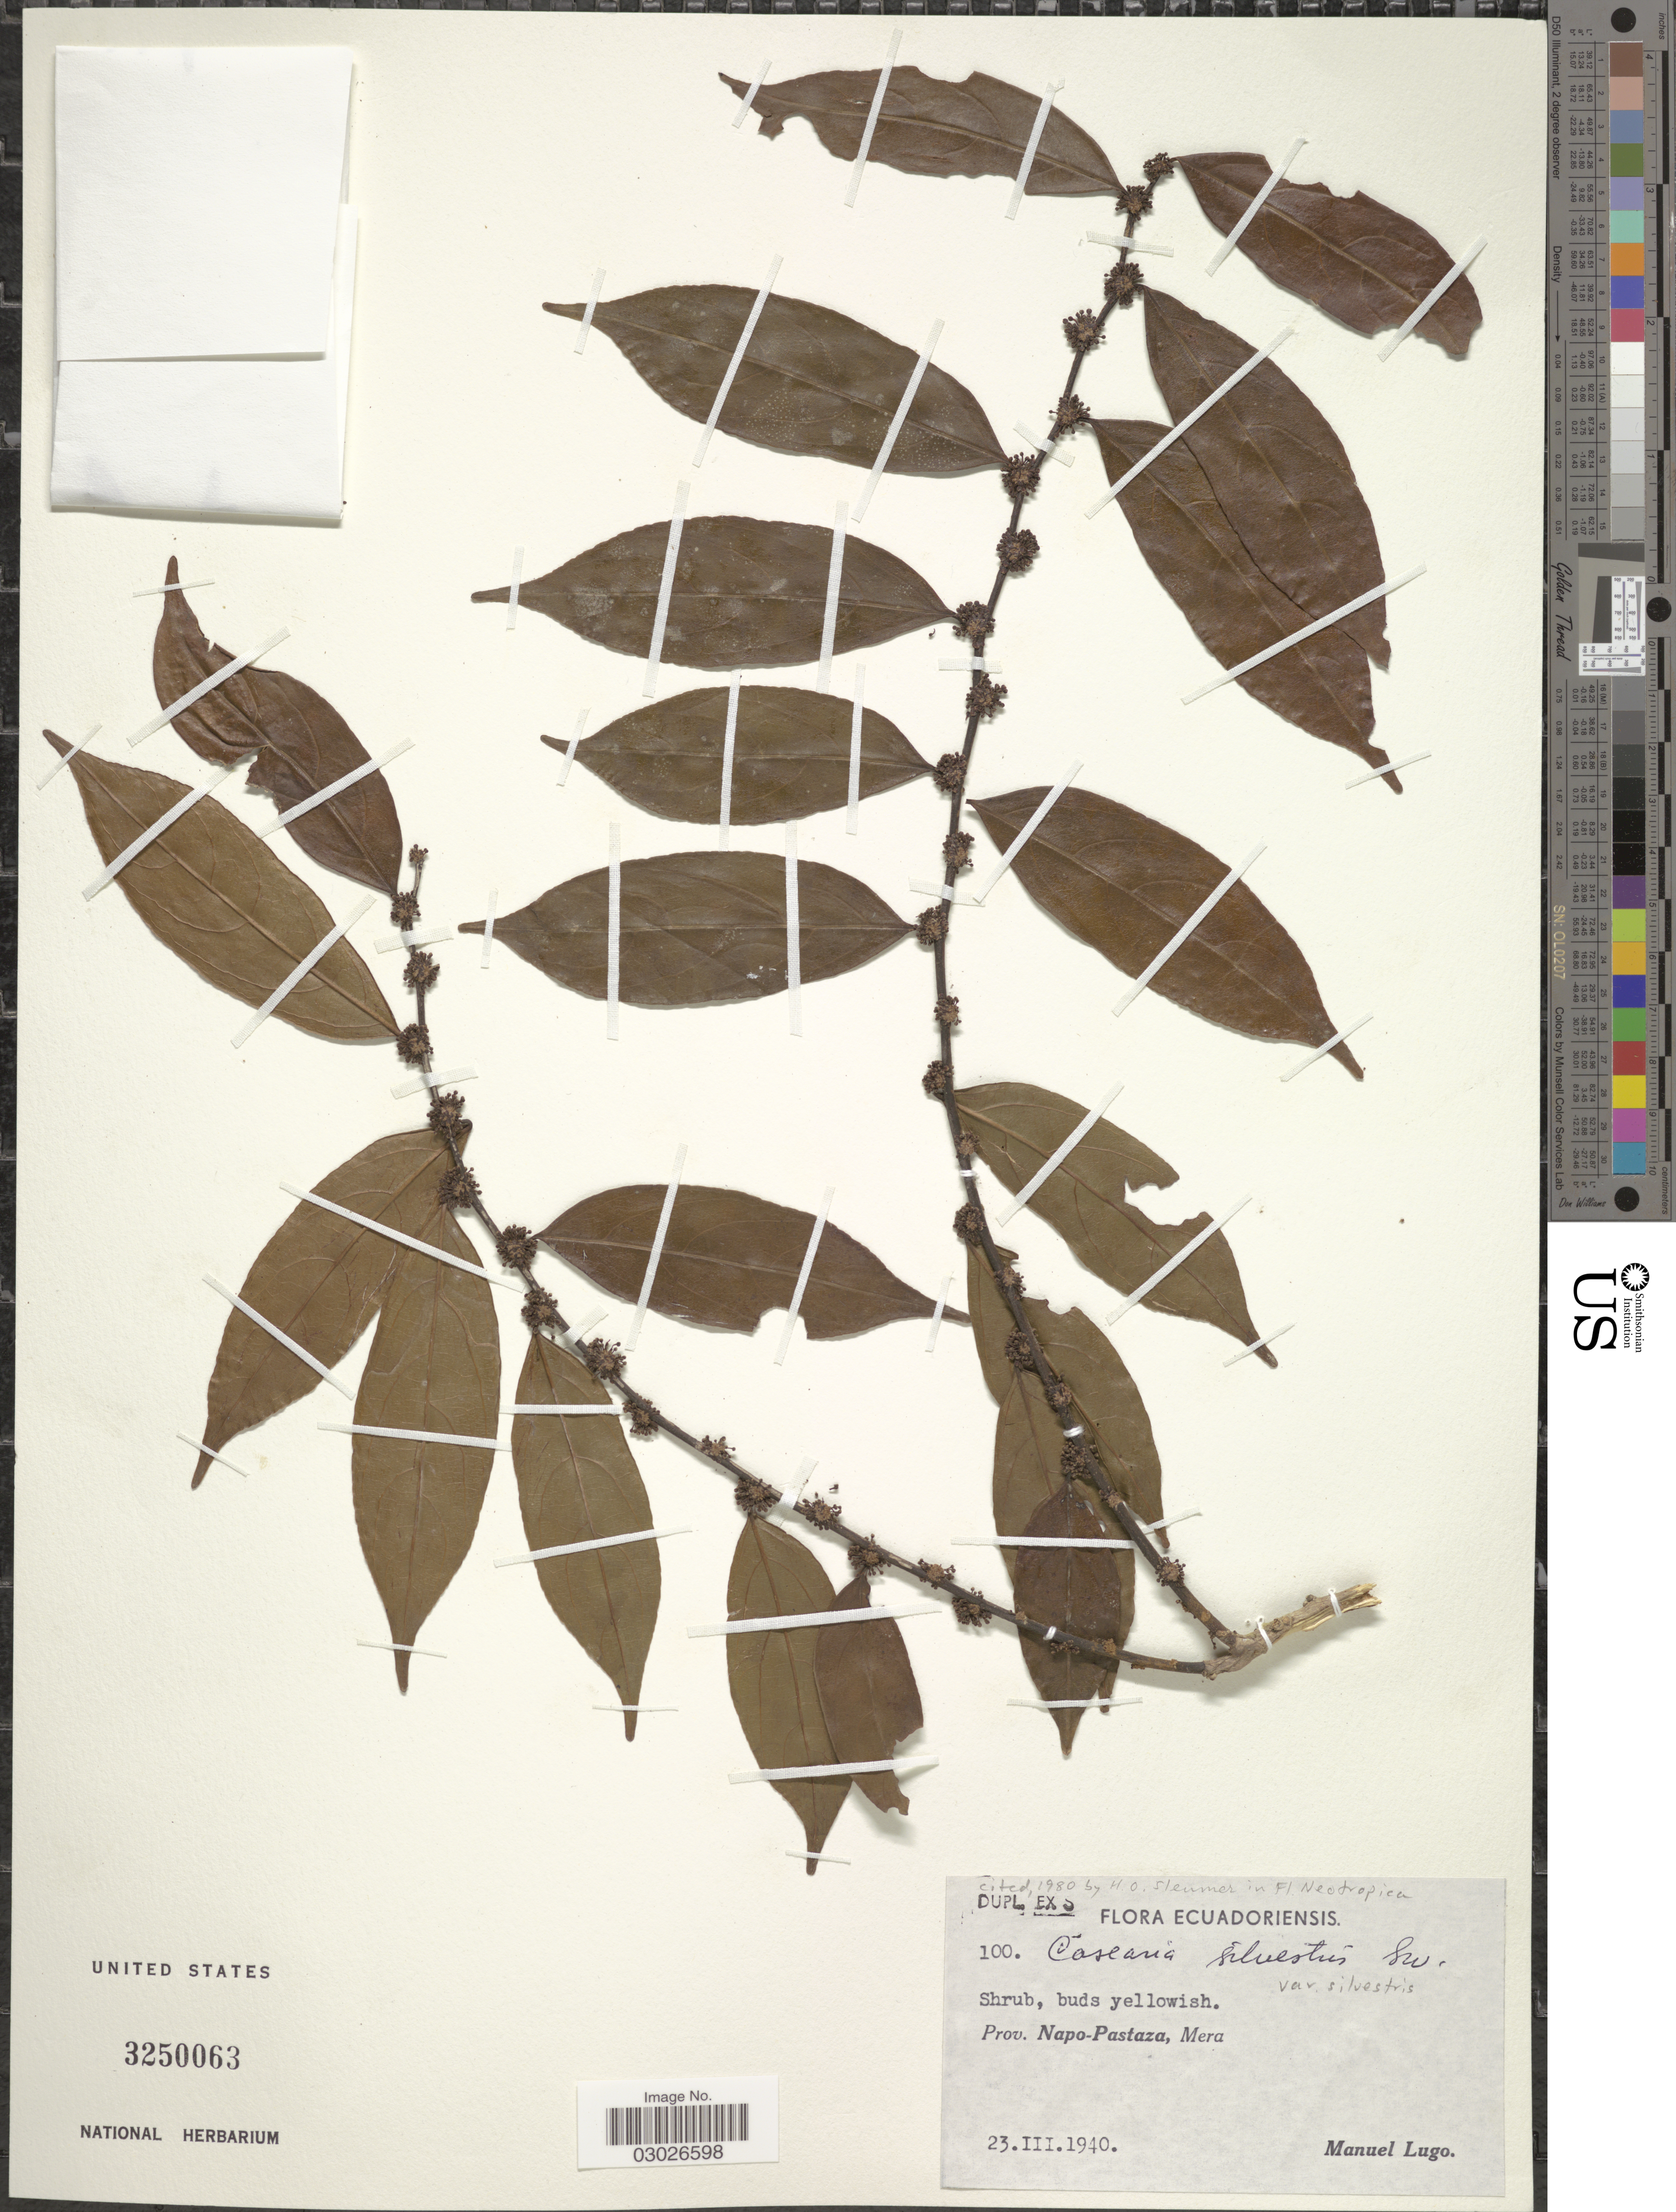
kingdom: Plantae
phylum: Tracheophyta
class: Magnoliopsida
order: Malpighiales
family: Salicaceae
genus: Casearia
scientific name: Casearia sylvestris var. sylvestris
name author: Sw.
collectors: M. Lugo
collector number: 100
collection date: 1940-03-23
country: Ecuador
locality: Prov. Napo-Pastaza, Mera.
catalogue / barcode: US 3250063